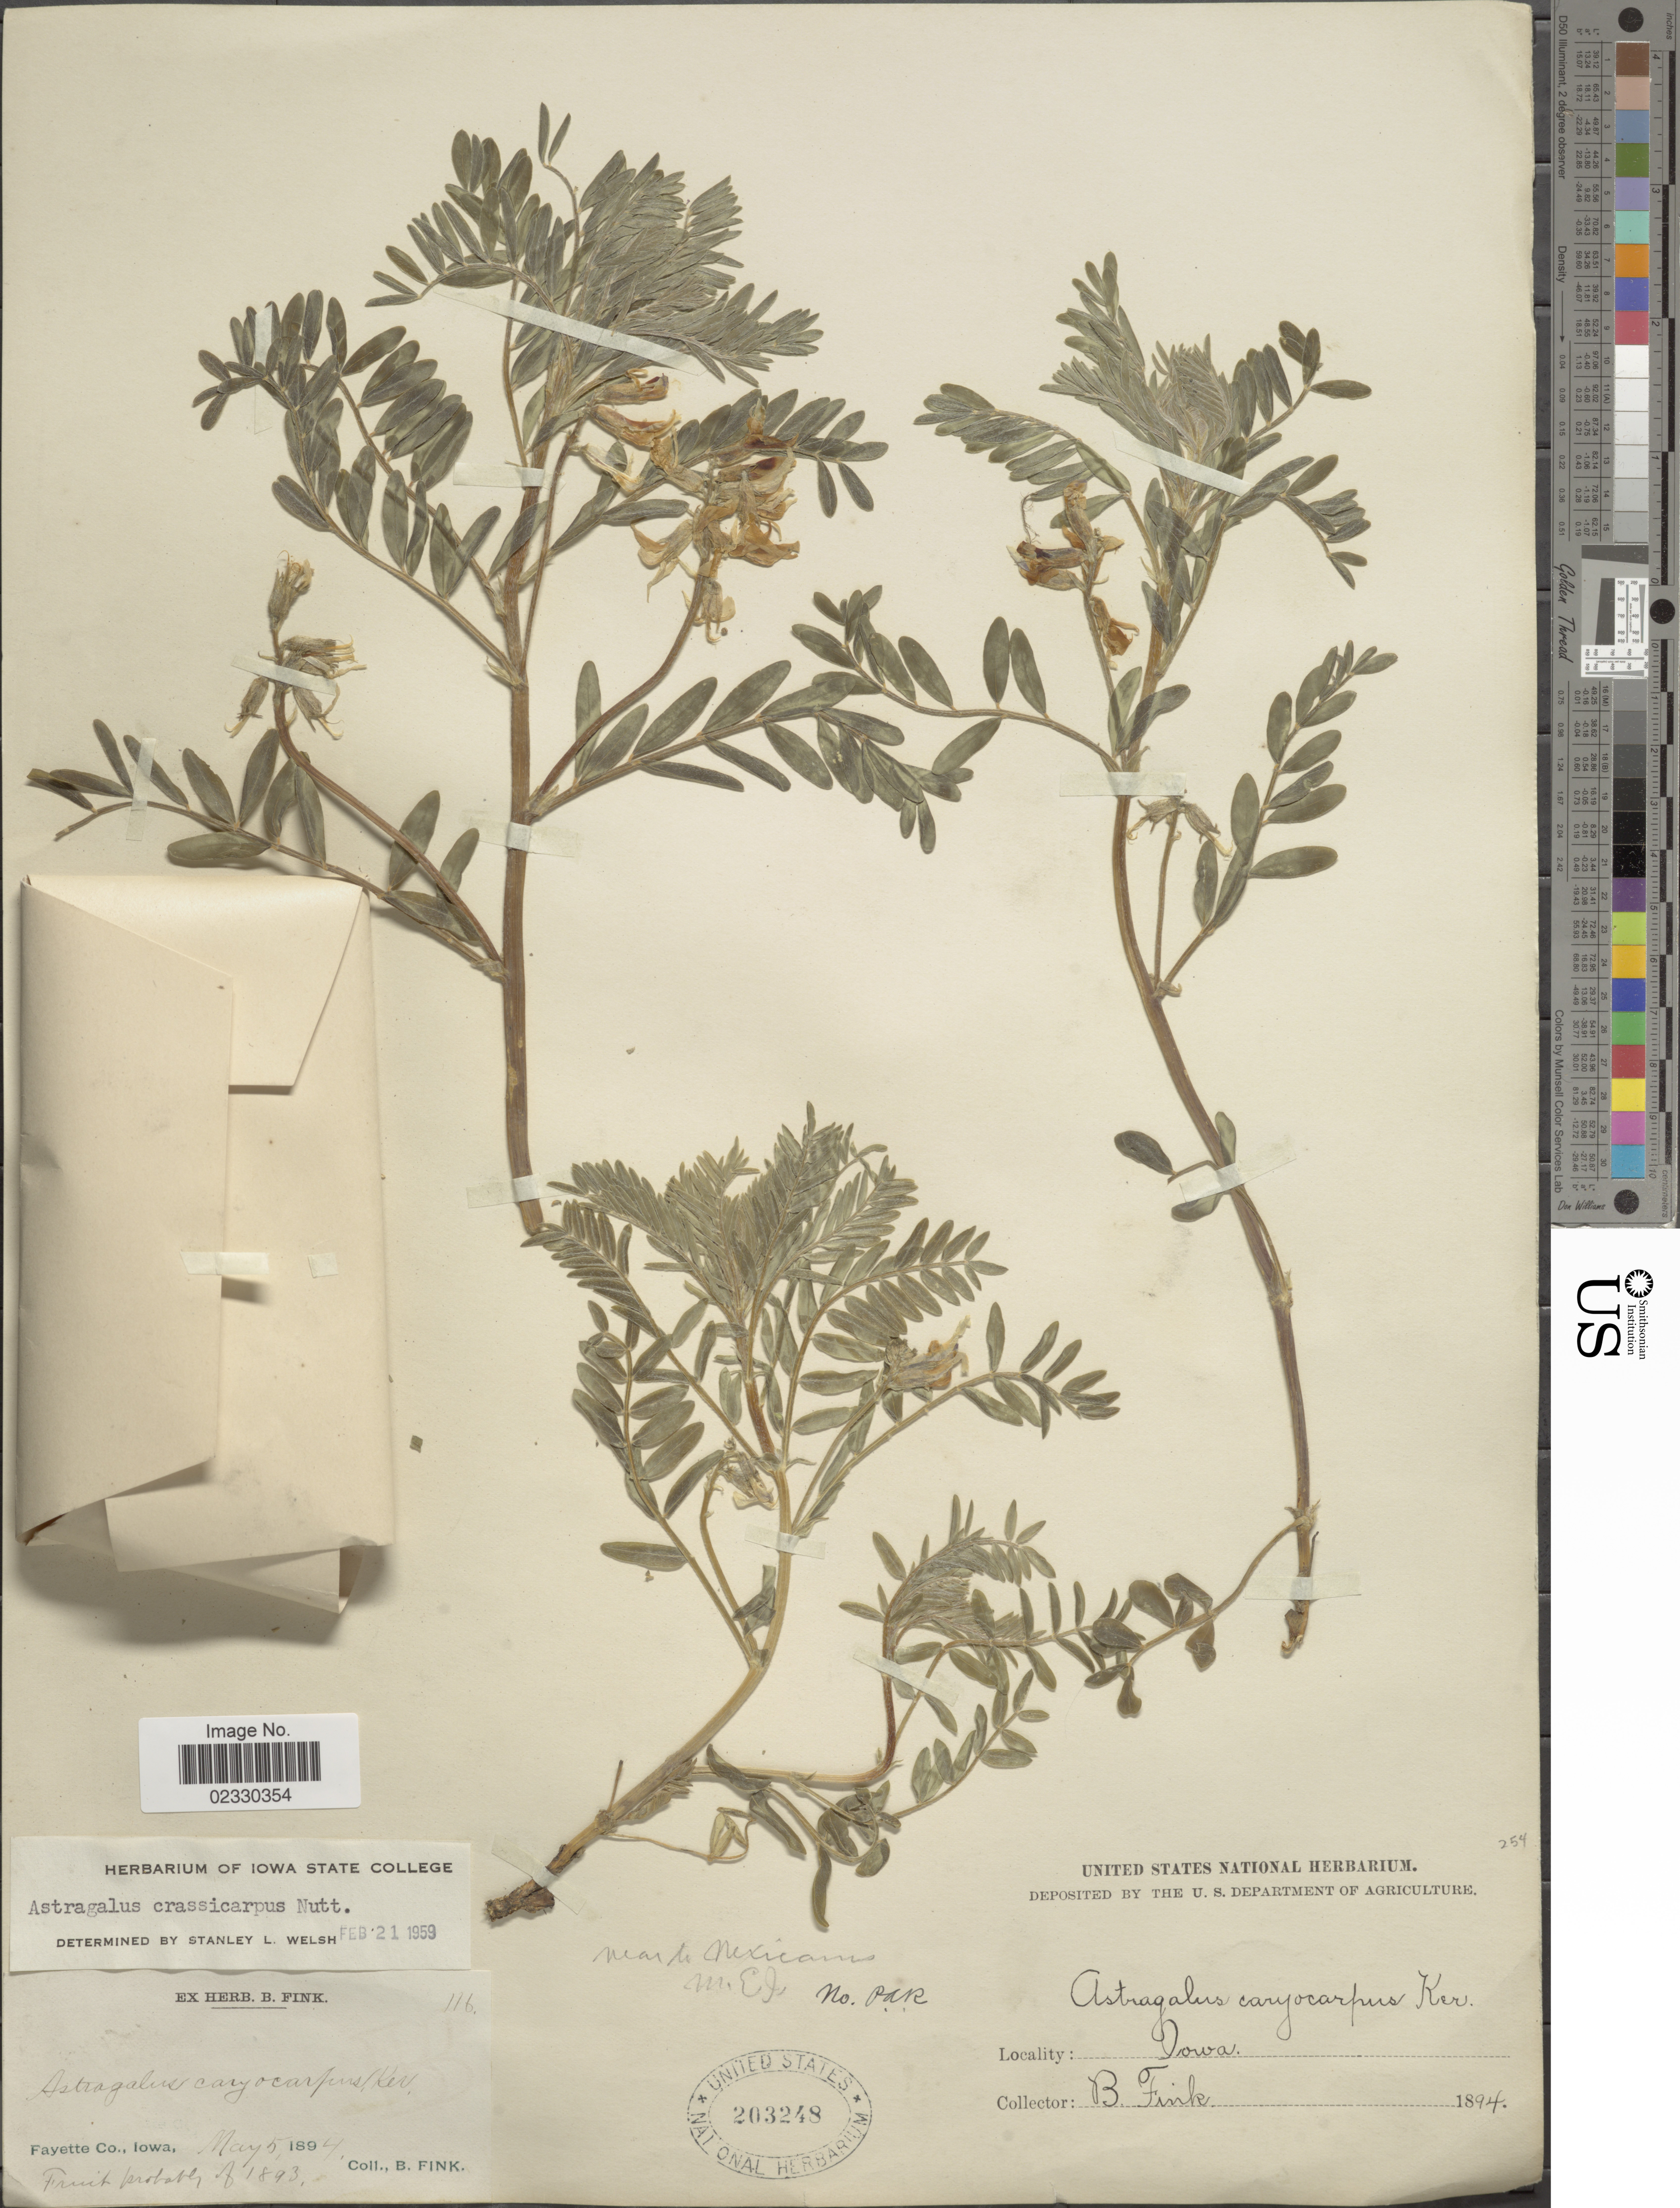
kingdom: Plantae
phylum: Tracheophyta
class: Magnoliopsida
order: Fabales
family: Fabaceae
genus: Astragalus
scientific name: Astragalus crassicarpus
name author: Nutt.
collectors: B. Fink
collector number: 116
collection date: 1894-05-05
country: United States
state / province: Iowa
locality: Fayette Co.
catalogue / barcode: US 203248